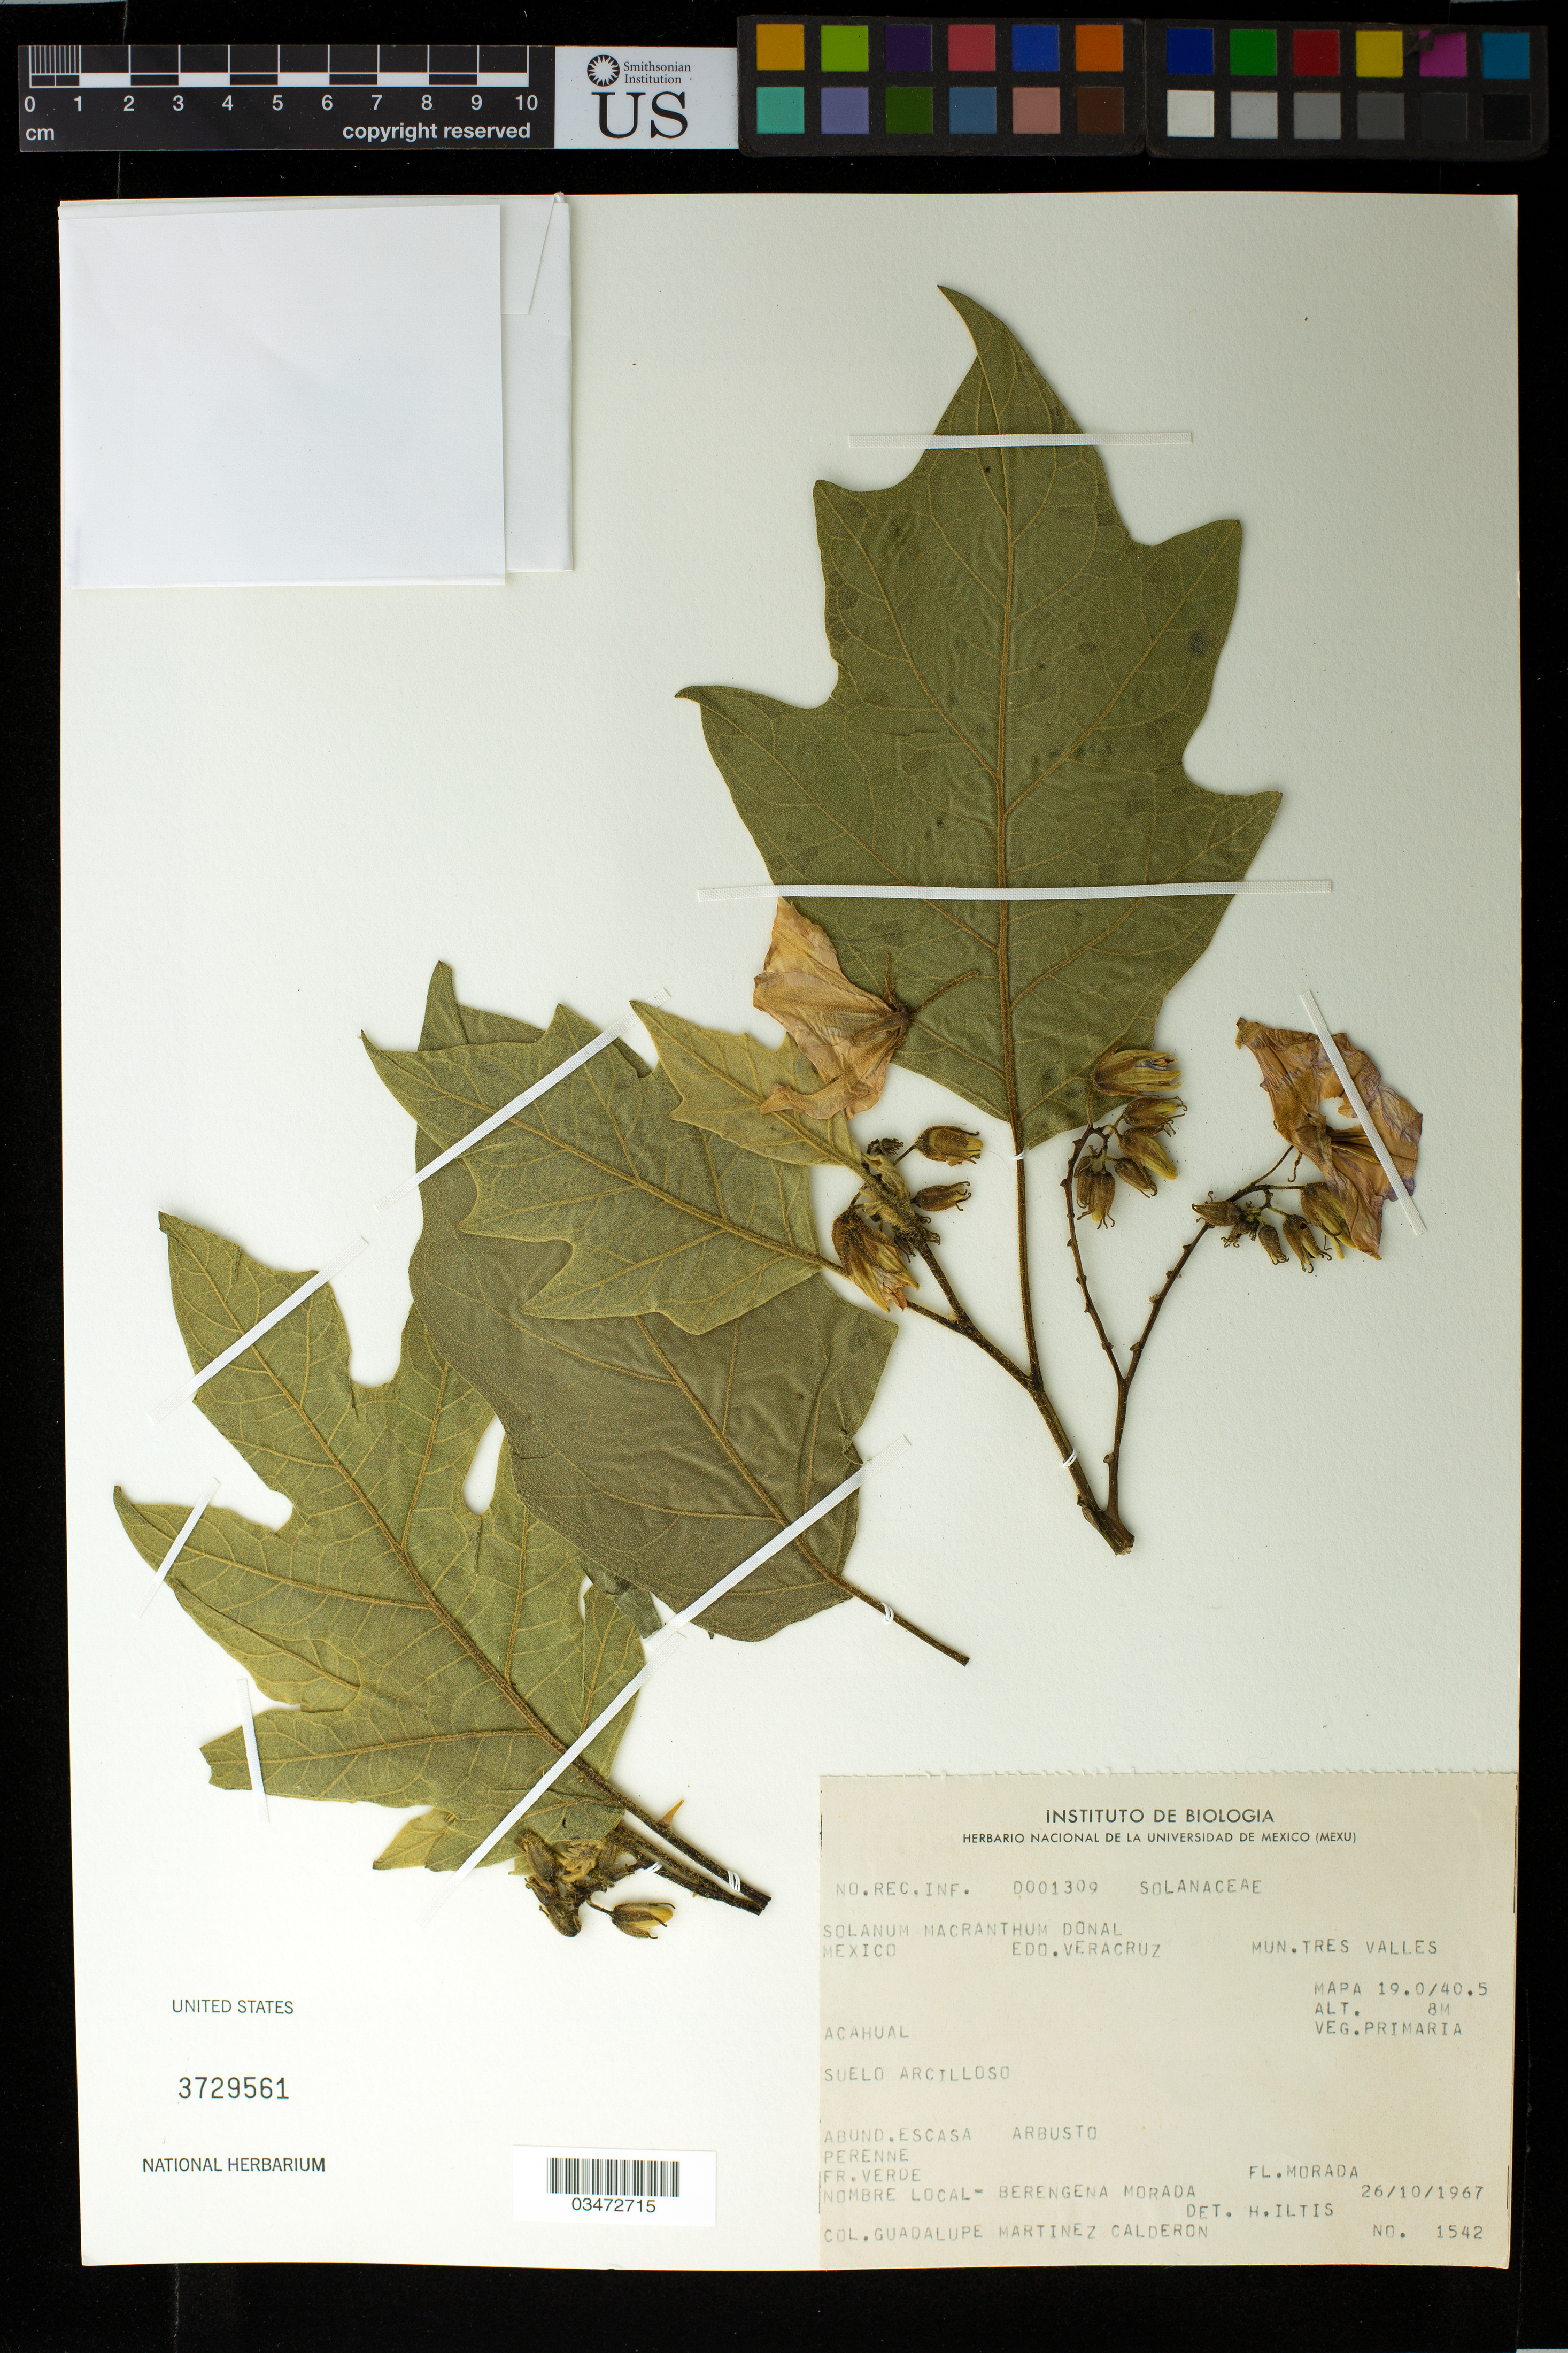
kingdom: Plantae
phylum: Tracheophyta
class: Magnoliopsida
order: Solanales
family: Solanaceae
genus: Solanum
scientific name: Solanum wrightii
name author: Benth.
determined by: Strong, Mark T., (BOT), Smithsonian Institution - National Museum of Natural History (UNITED STATES)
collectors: G. Martínez Calderón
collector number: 1542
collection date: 1967-10-26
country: Mexico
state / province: Veracruz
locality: TRES Valles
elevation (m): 80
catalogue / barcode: US 3729561